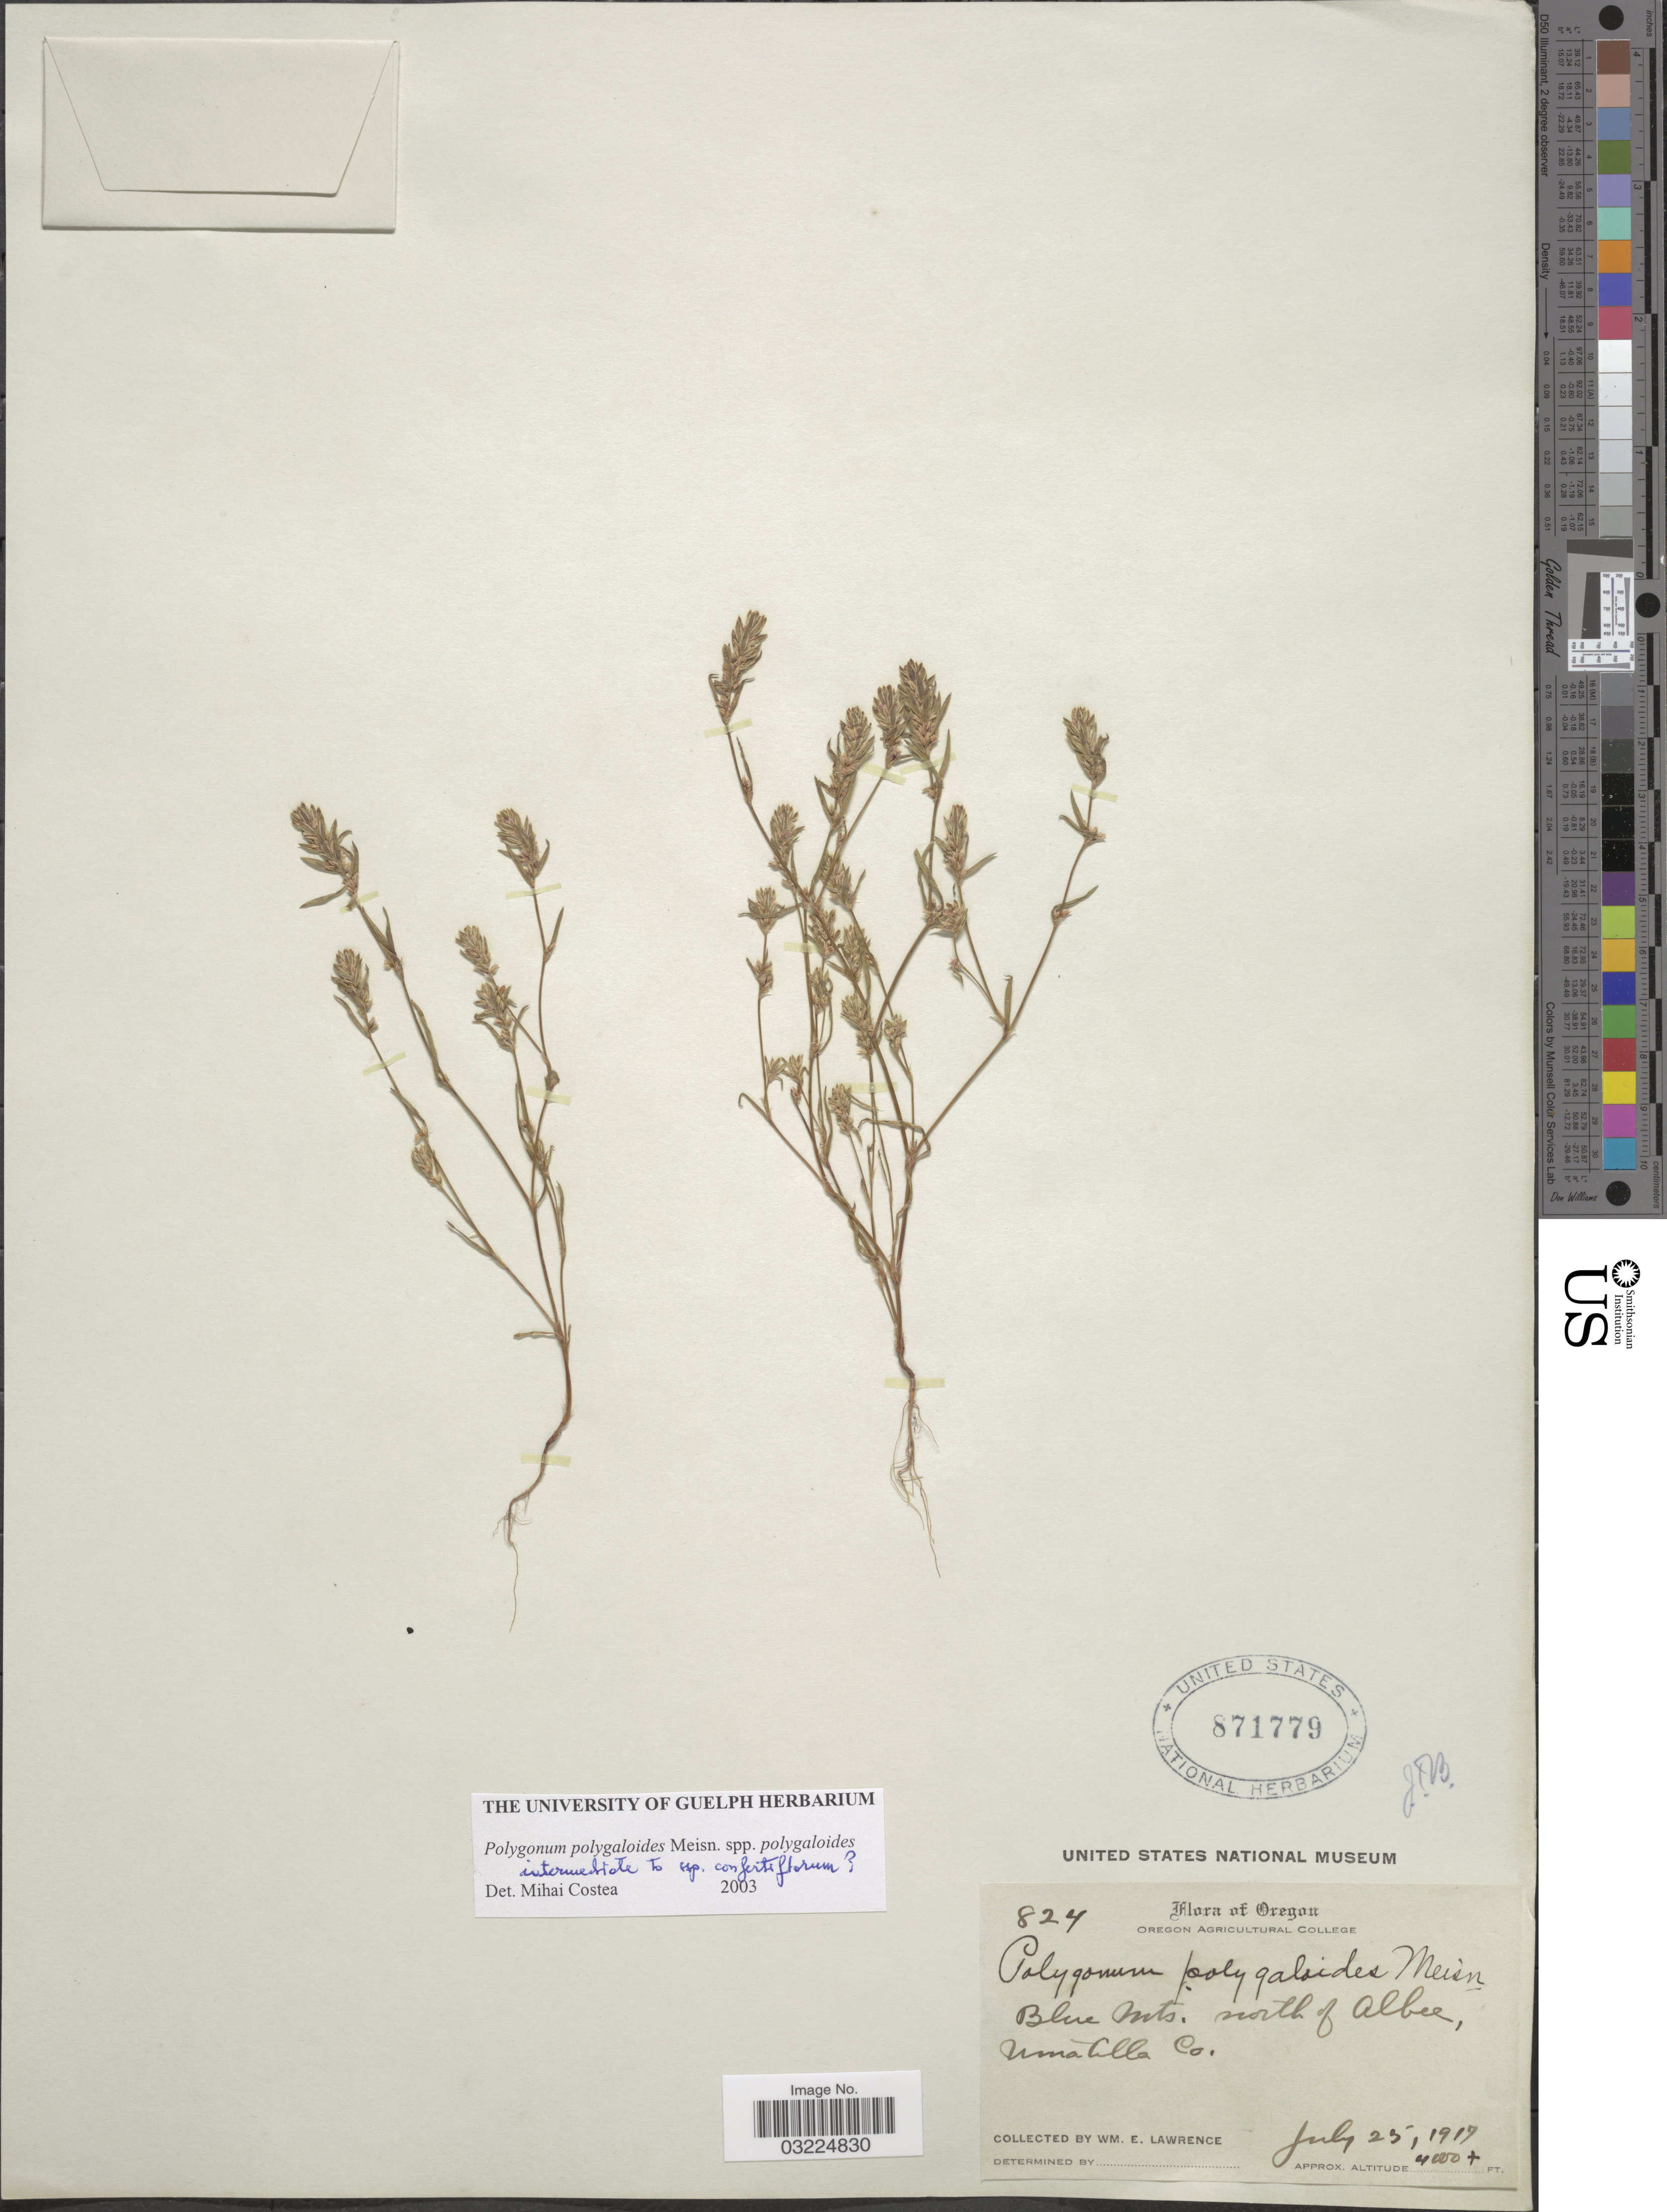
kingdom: Plantae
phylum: Tracheophyta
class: Magnoliopsida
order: Caryophyllales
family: Polygonaceae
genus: Polygonum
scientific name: Polygonum polygaloides subsp. polygaloides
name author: Meisn.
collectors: W. Lawrence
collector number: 824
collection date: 1917-07-25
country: United States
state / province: Oregon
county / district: Umatilla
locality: Blue Mts. North of Albee, Umatilla Co.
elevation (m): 1219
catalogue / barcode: US 871779